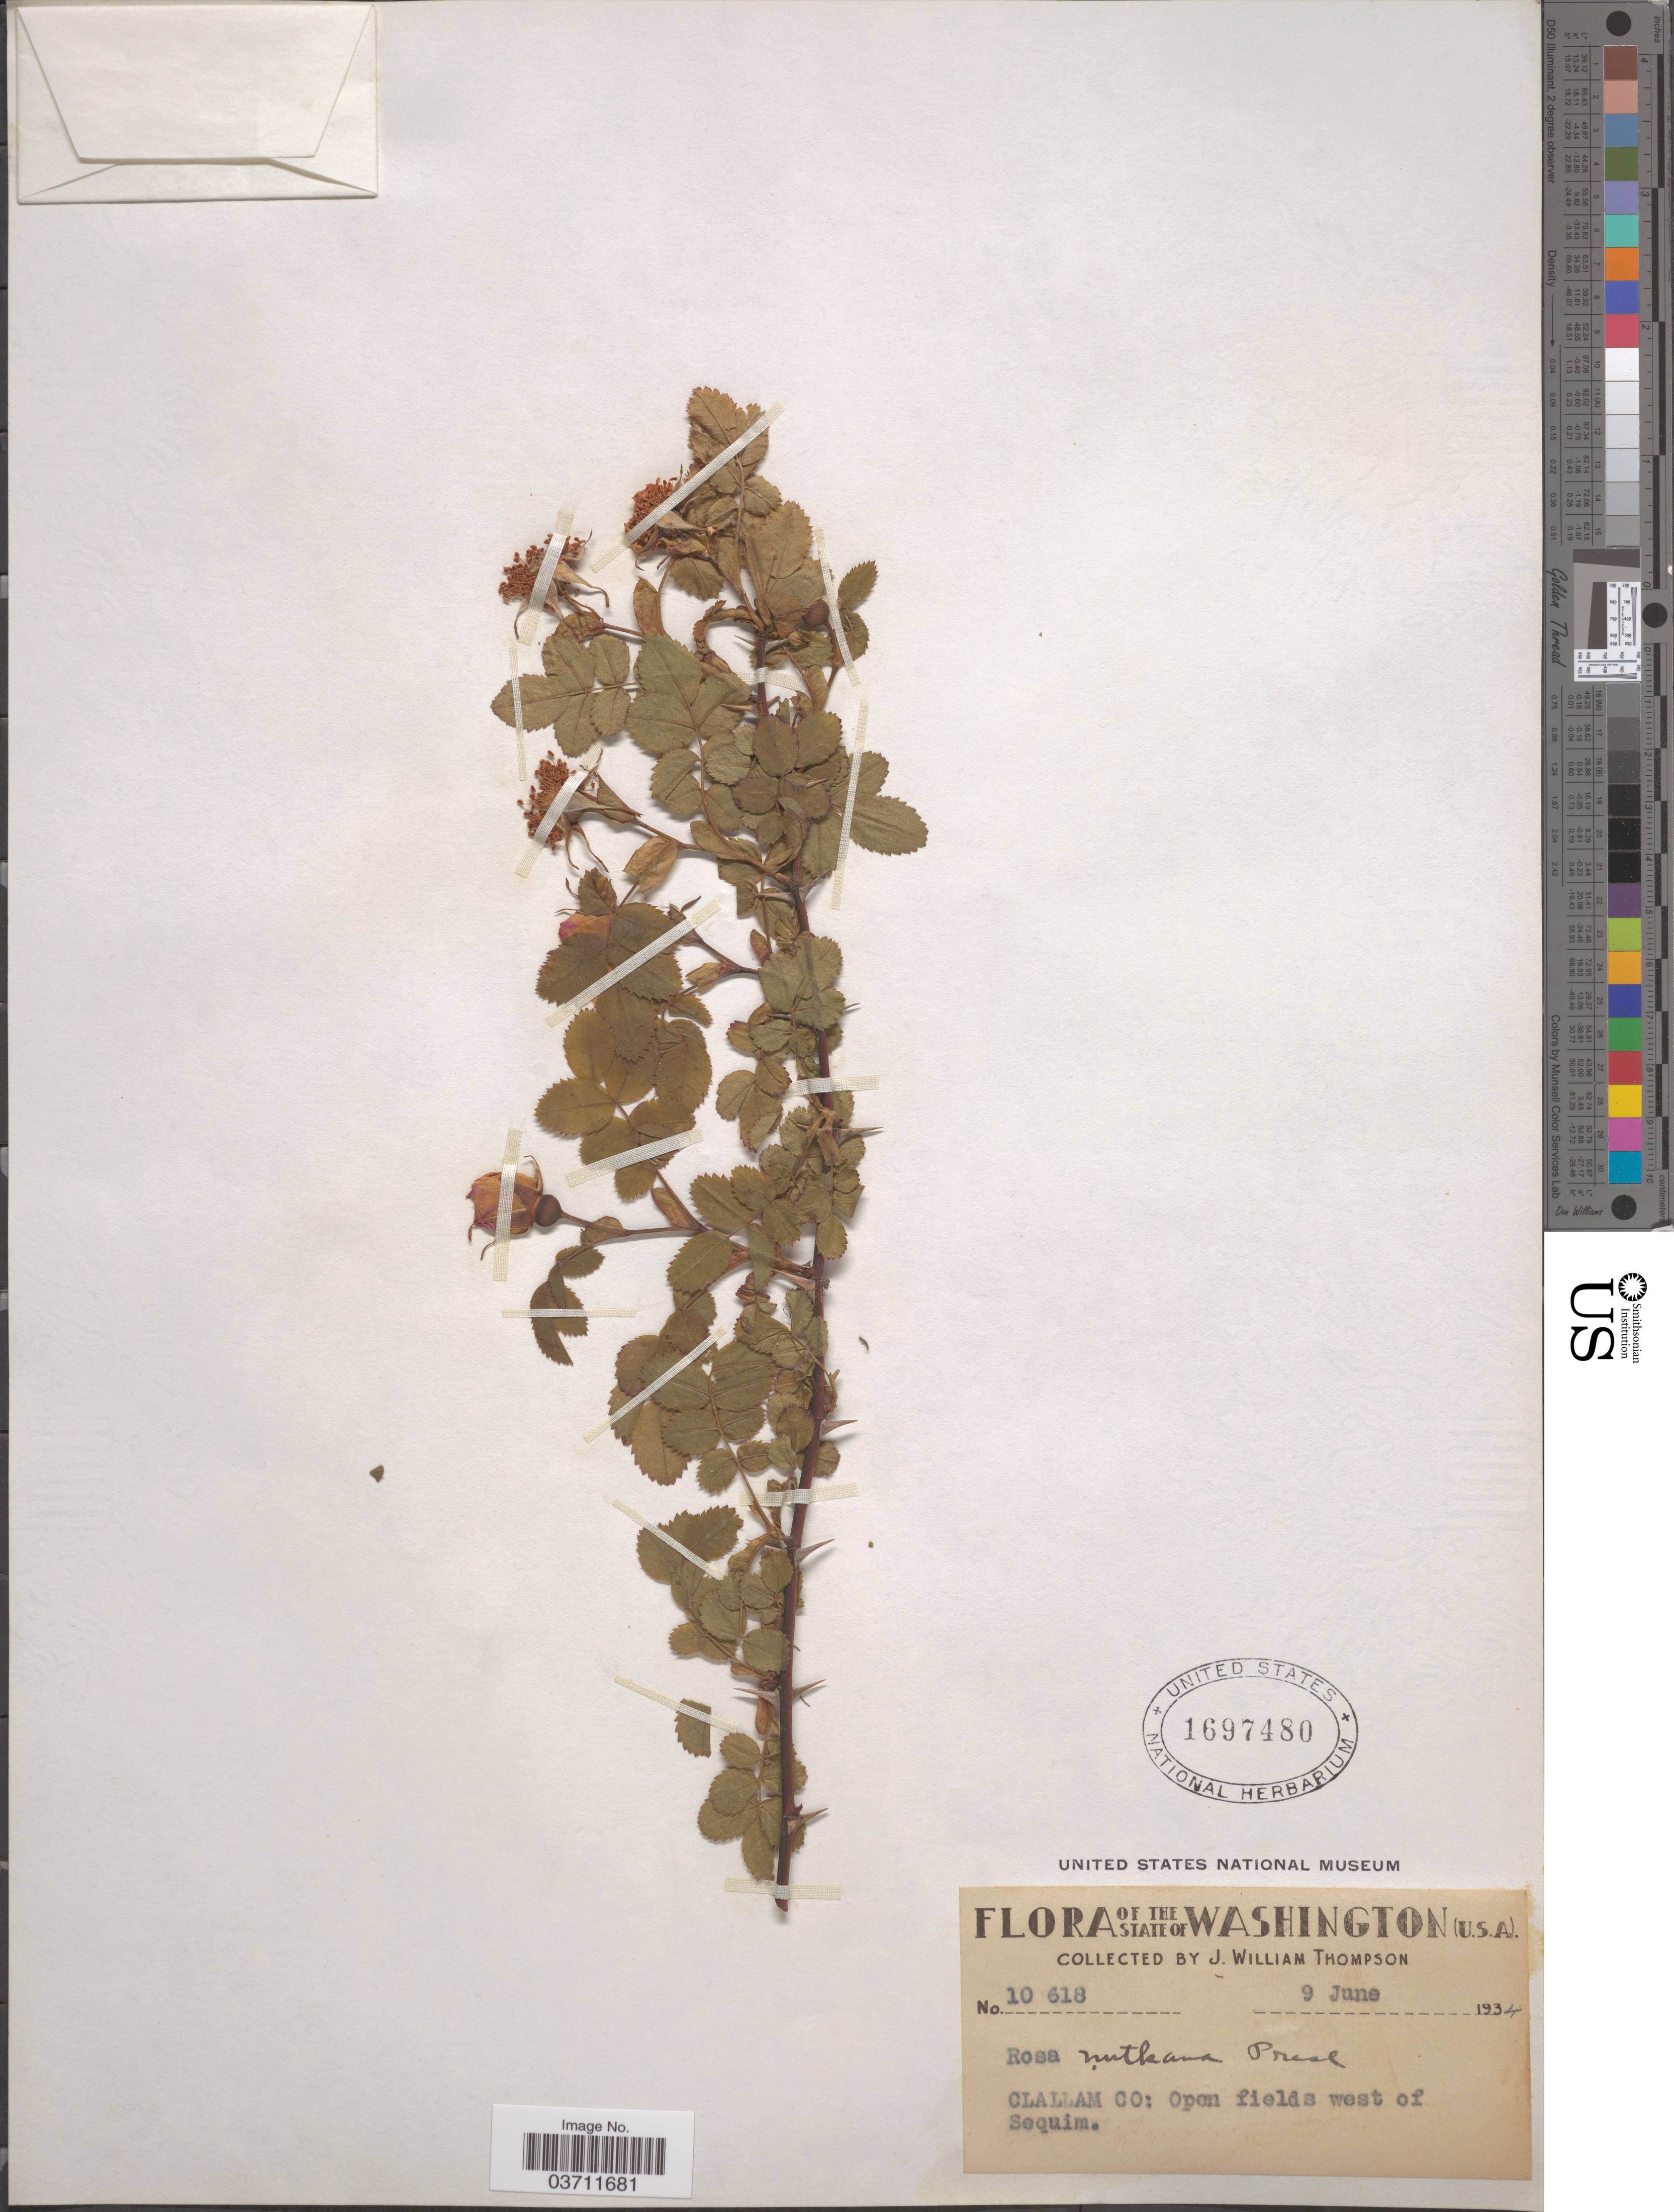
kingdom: Plantae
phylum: Tracheophyta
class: Magnoliopsida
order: Rosales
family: Rosaceae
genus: Rosa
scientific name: Rosa nutkana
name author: C. Presl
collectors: J. W. Thompson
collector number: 10618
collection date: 1934-06-09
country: United States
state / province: Washington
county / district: Clallam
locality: Clallam Co: west of Sequim.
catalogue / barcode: US 1697480